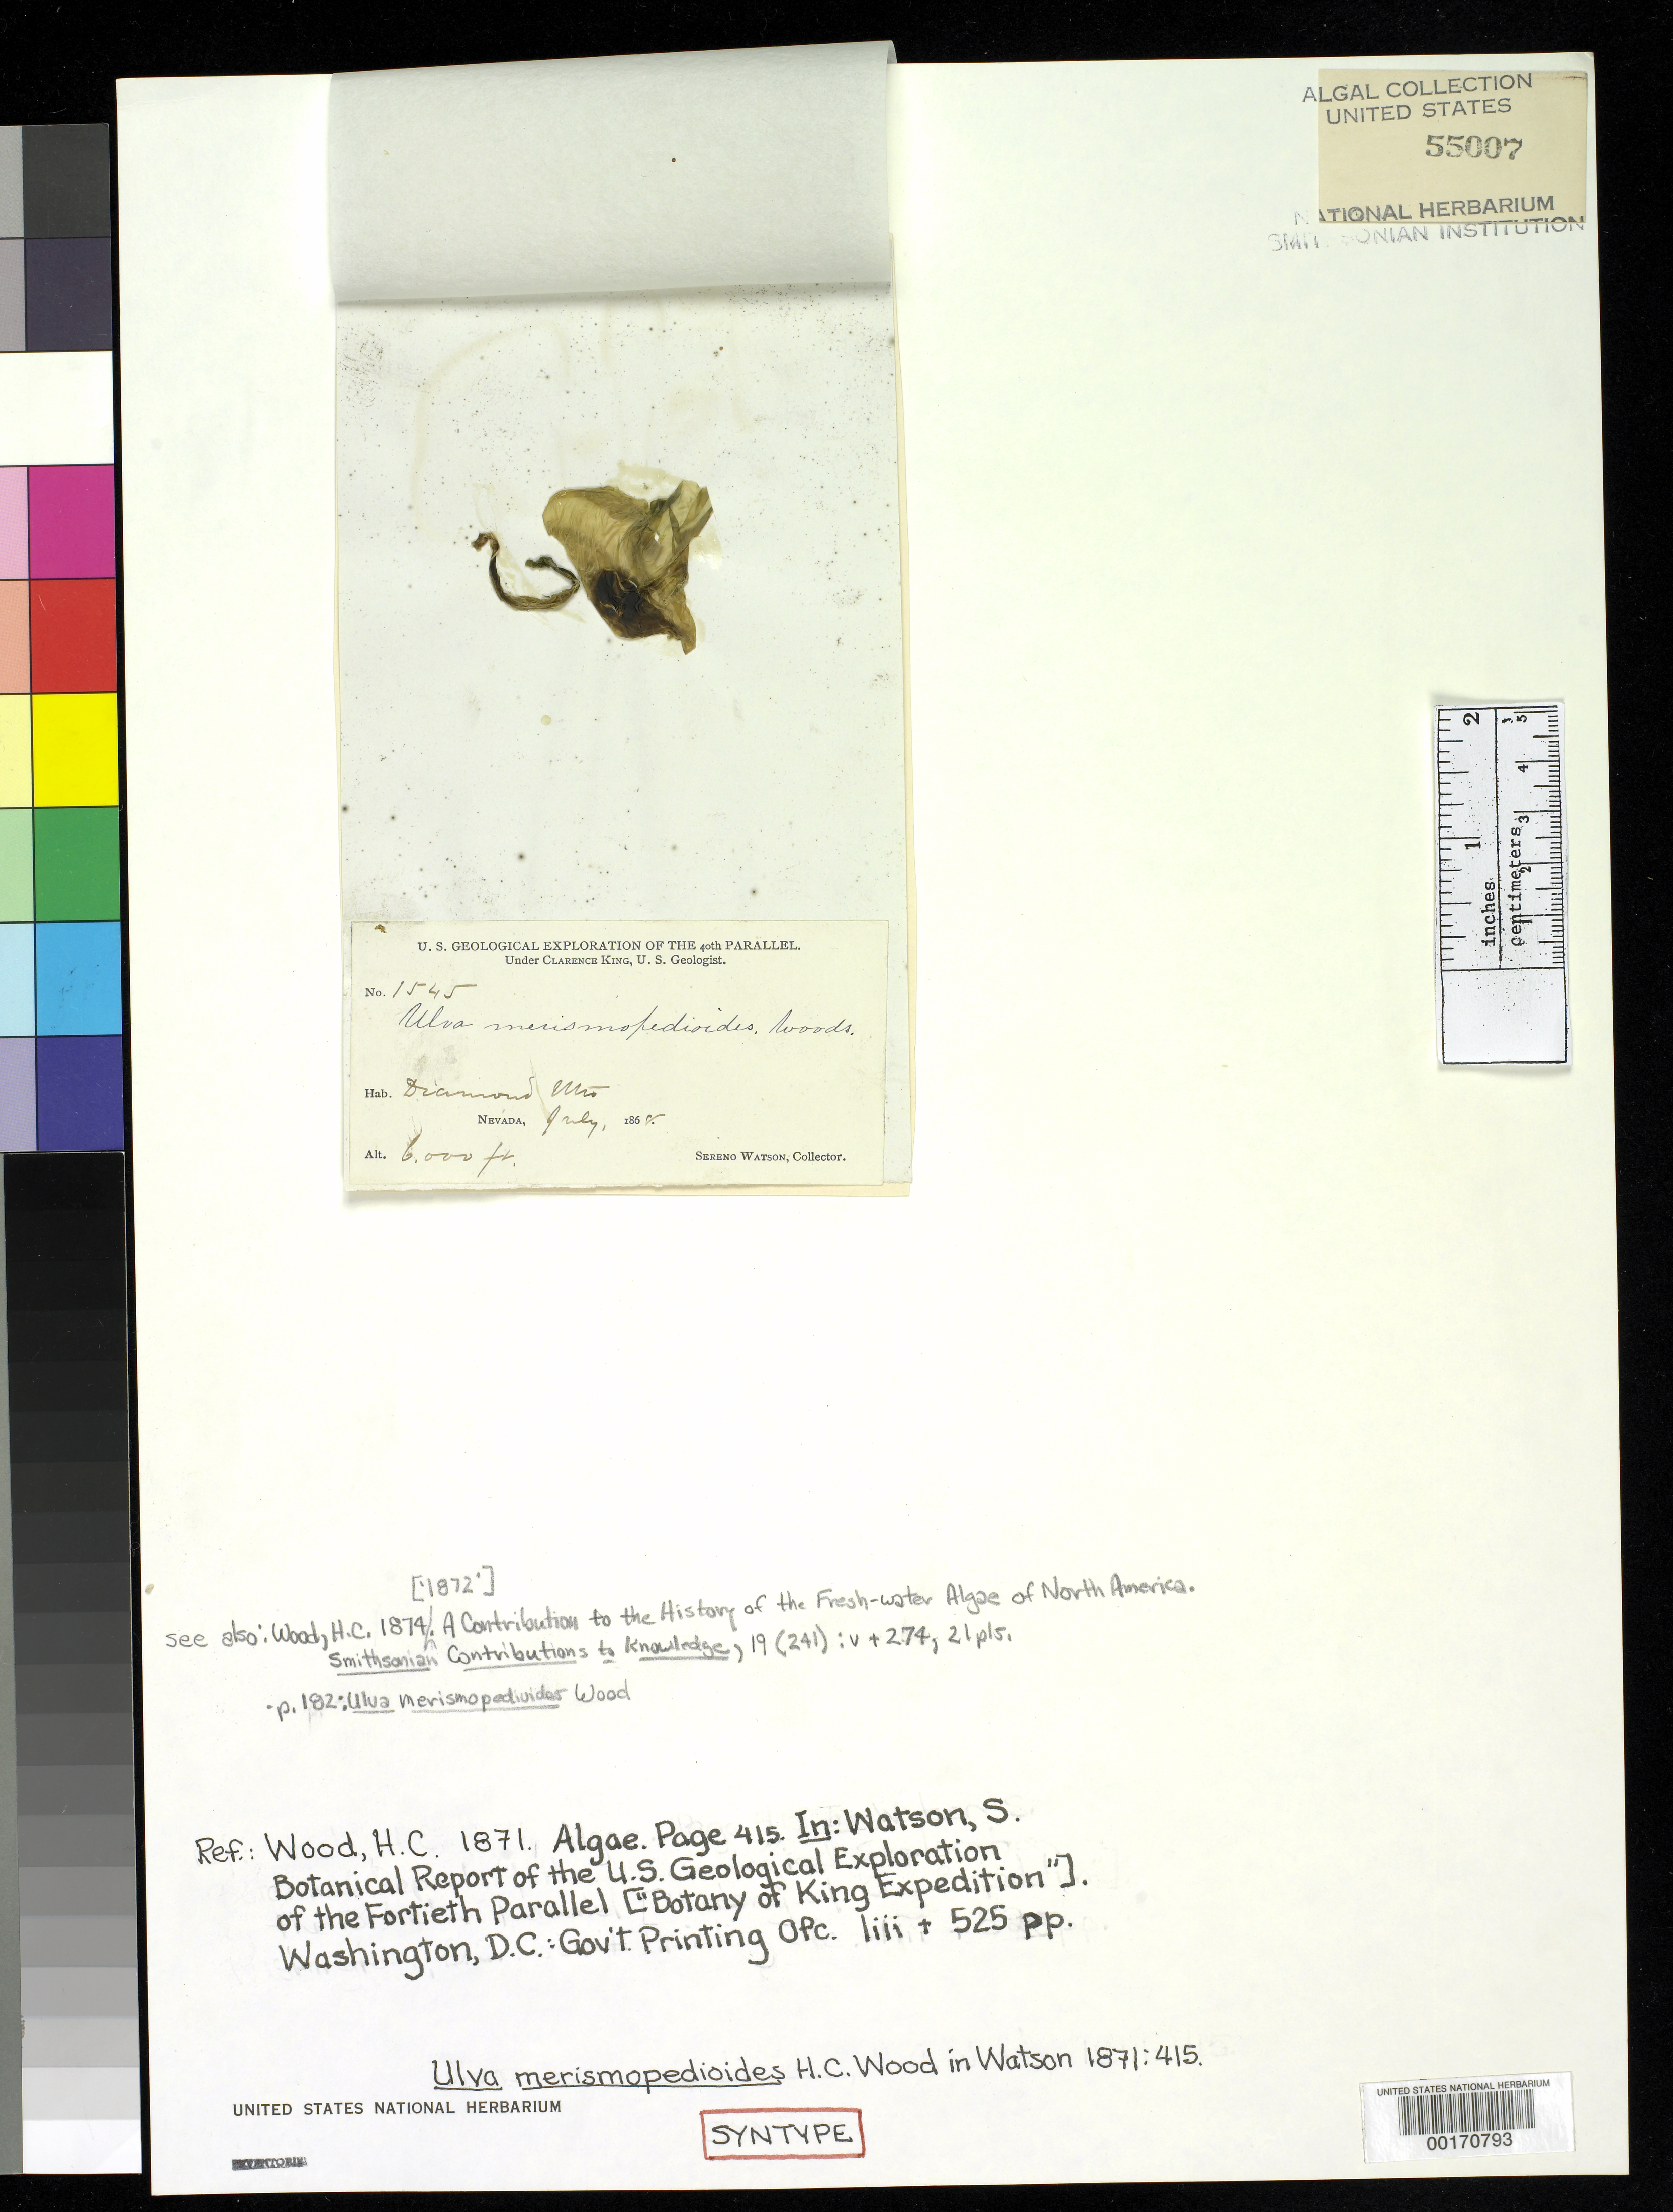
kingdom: Plantae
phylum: Chlorophyta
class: Ulvophyceae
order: Ulvales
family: Ulvaceae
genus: Ulva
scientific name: Ulva merismopedioides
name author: H.C. Wood in S. Watson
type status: Syntype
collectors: S. Watson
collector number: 1545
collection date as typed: Jul 1868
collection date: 1868-07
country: United States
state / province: Nevada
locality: Diamond Mountains.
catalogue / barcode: US 55007